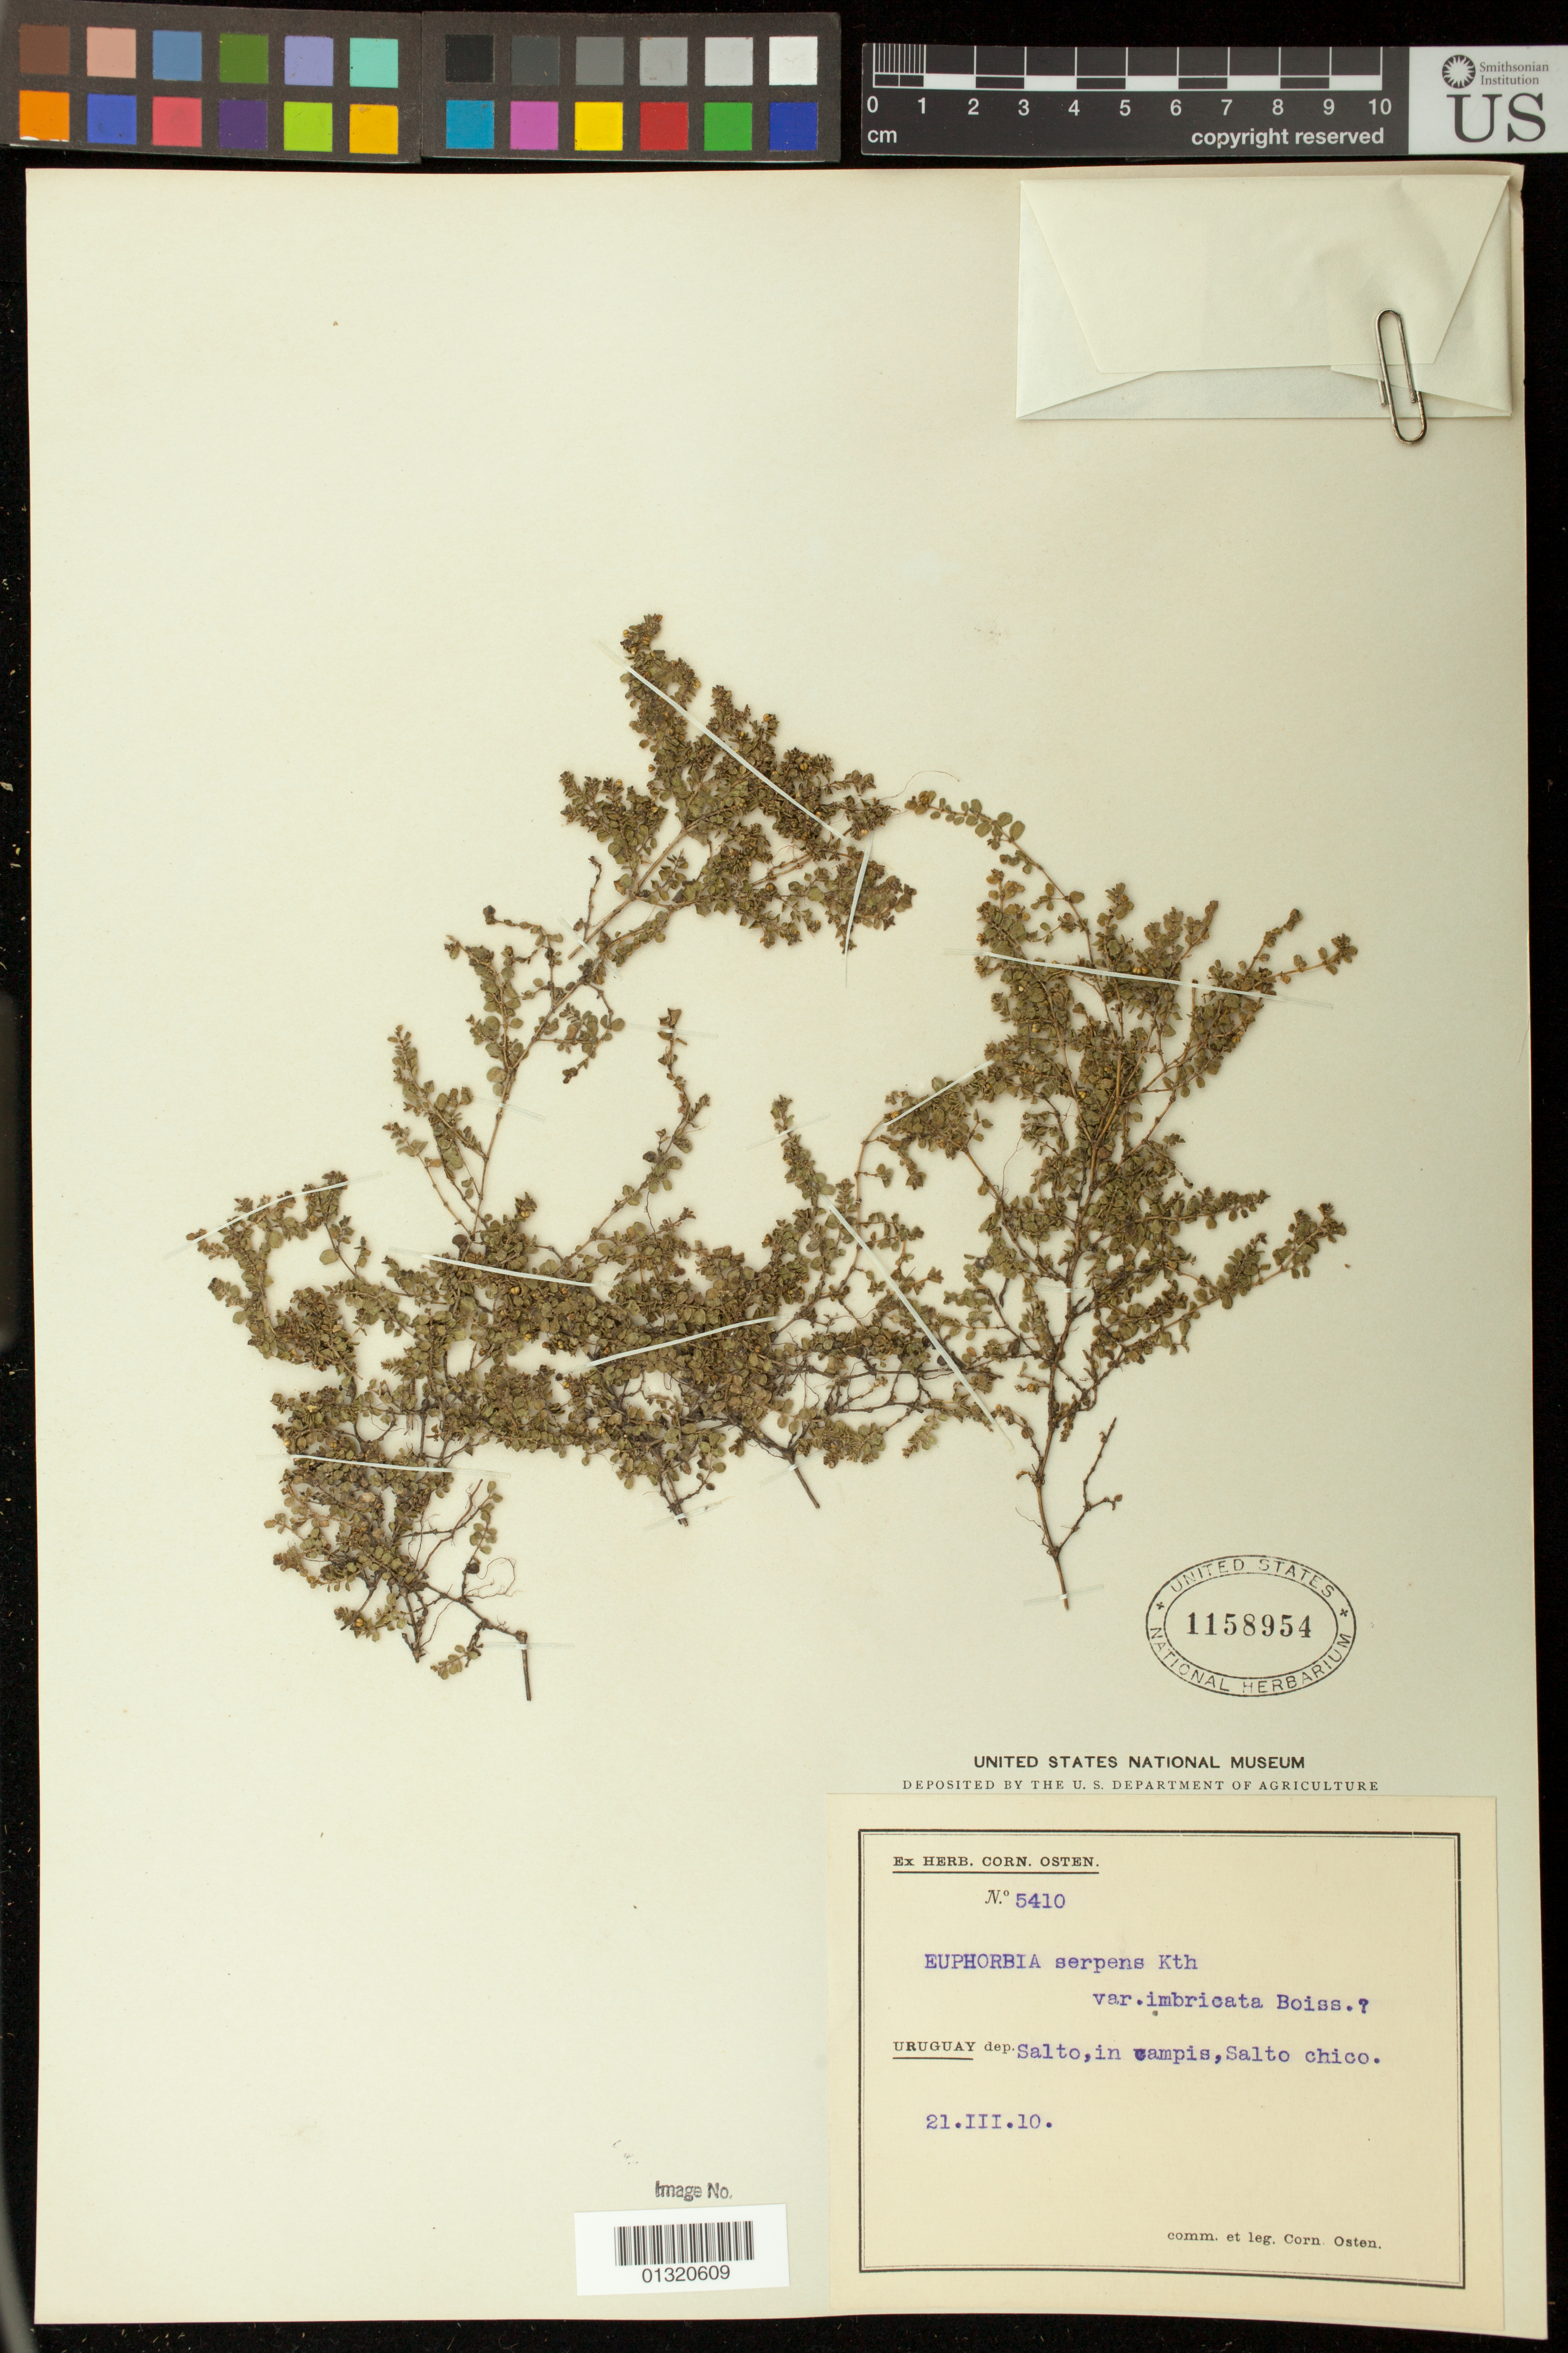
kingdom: Plantae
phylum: Tracheophyta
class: Magnoliopsida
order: Malpighiales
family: Euphorbiaceae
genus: Euphorbia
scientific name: Euphorbia serpens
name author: Kunth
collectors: C. Osten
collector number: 5410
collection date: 1910-03-21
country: Uruguay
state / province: Salto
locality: Salto chico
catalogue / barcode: US 1158954